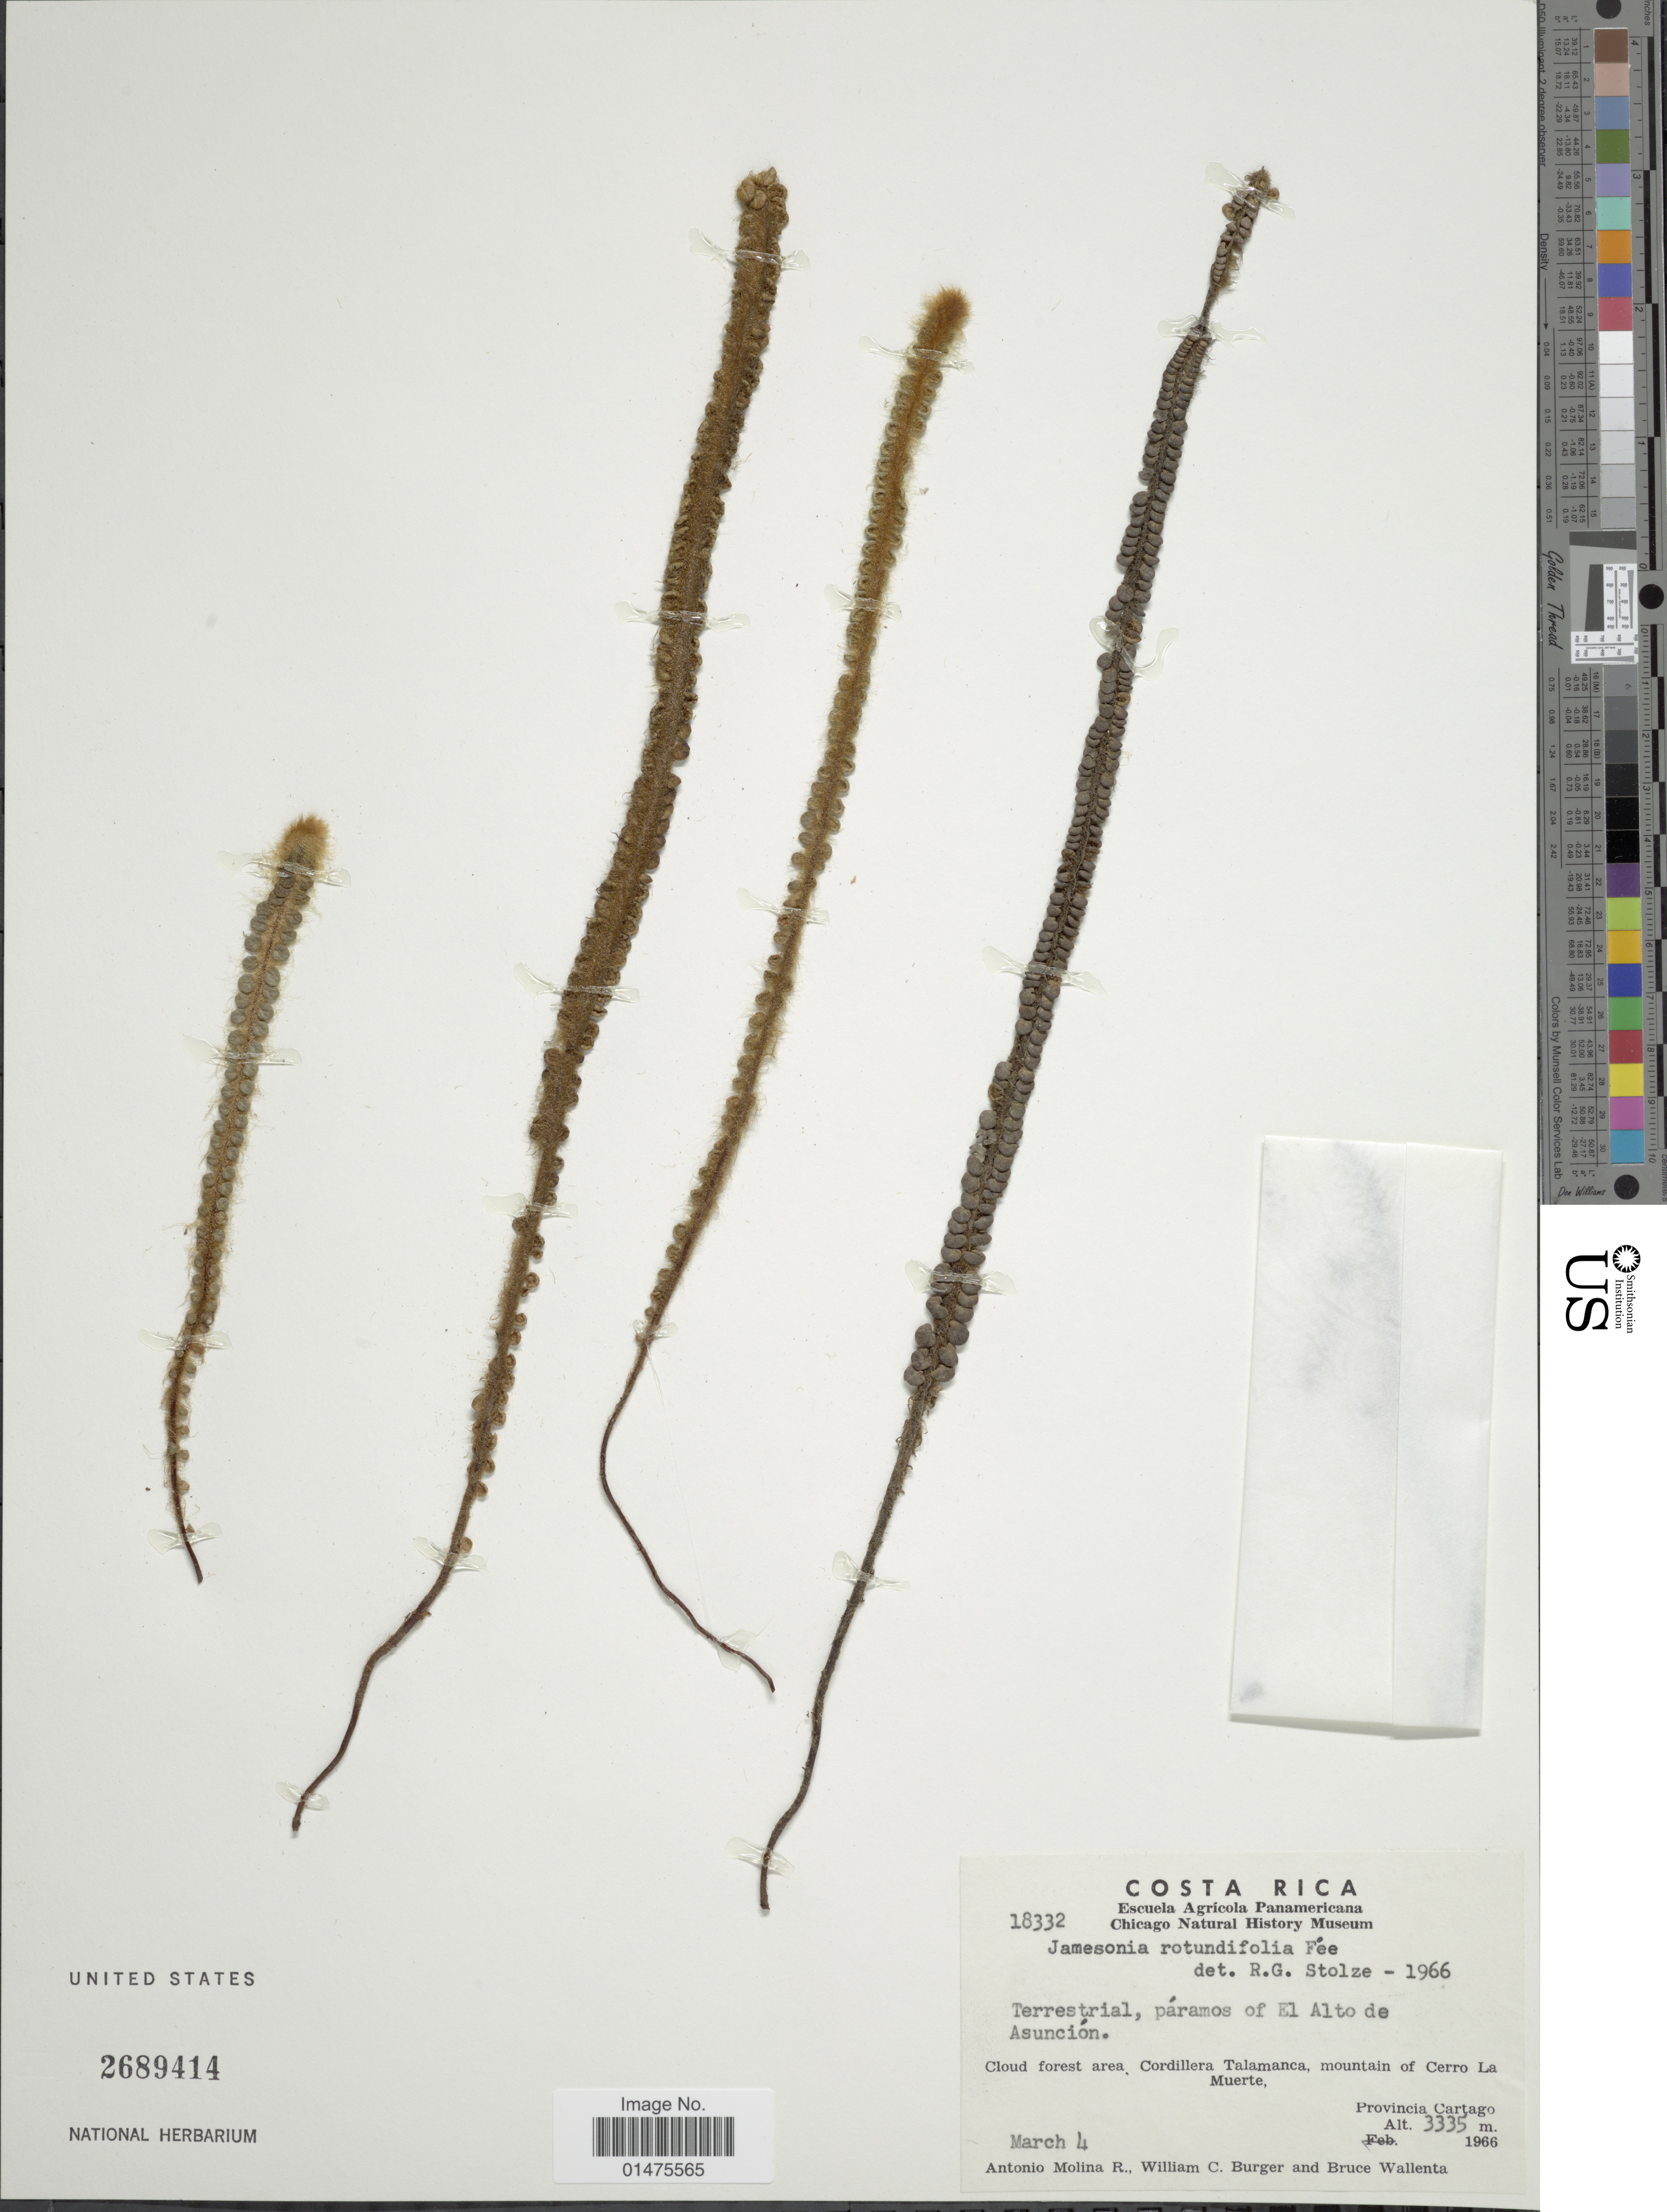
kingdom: Plantae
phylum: Tracheophyta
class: Polypodiopsida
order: Polypodiales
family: Pteridaceae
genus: Jamesonia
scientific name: Jamesonia rotundifolia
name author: Fée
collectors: A. Molina R., W. Burger & B. Wallenta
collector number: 18332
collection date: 1966-03-04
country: Costa Rica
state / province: Cartago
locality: Páramos of El Alto de Asuncion, Cloud forest area, Cordillera Talamanca, mountain of Cerro La Muerte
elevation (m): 3335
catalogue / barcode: US 2689414